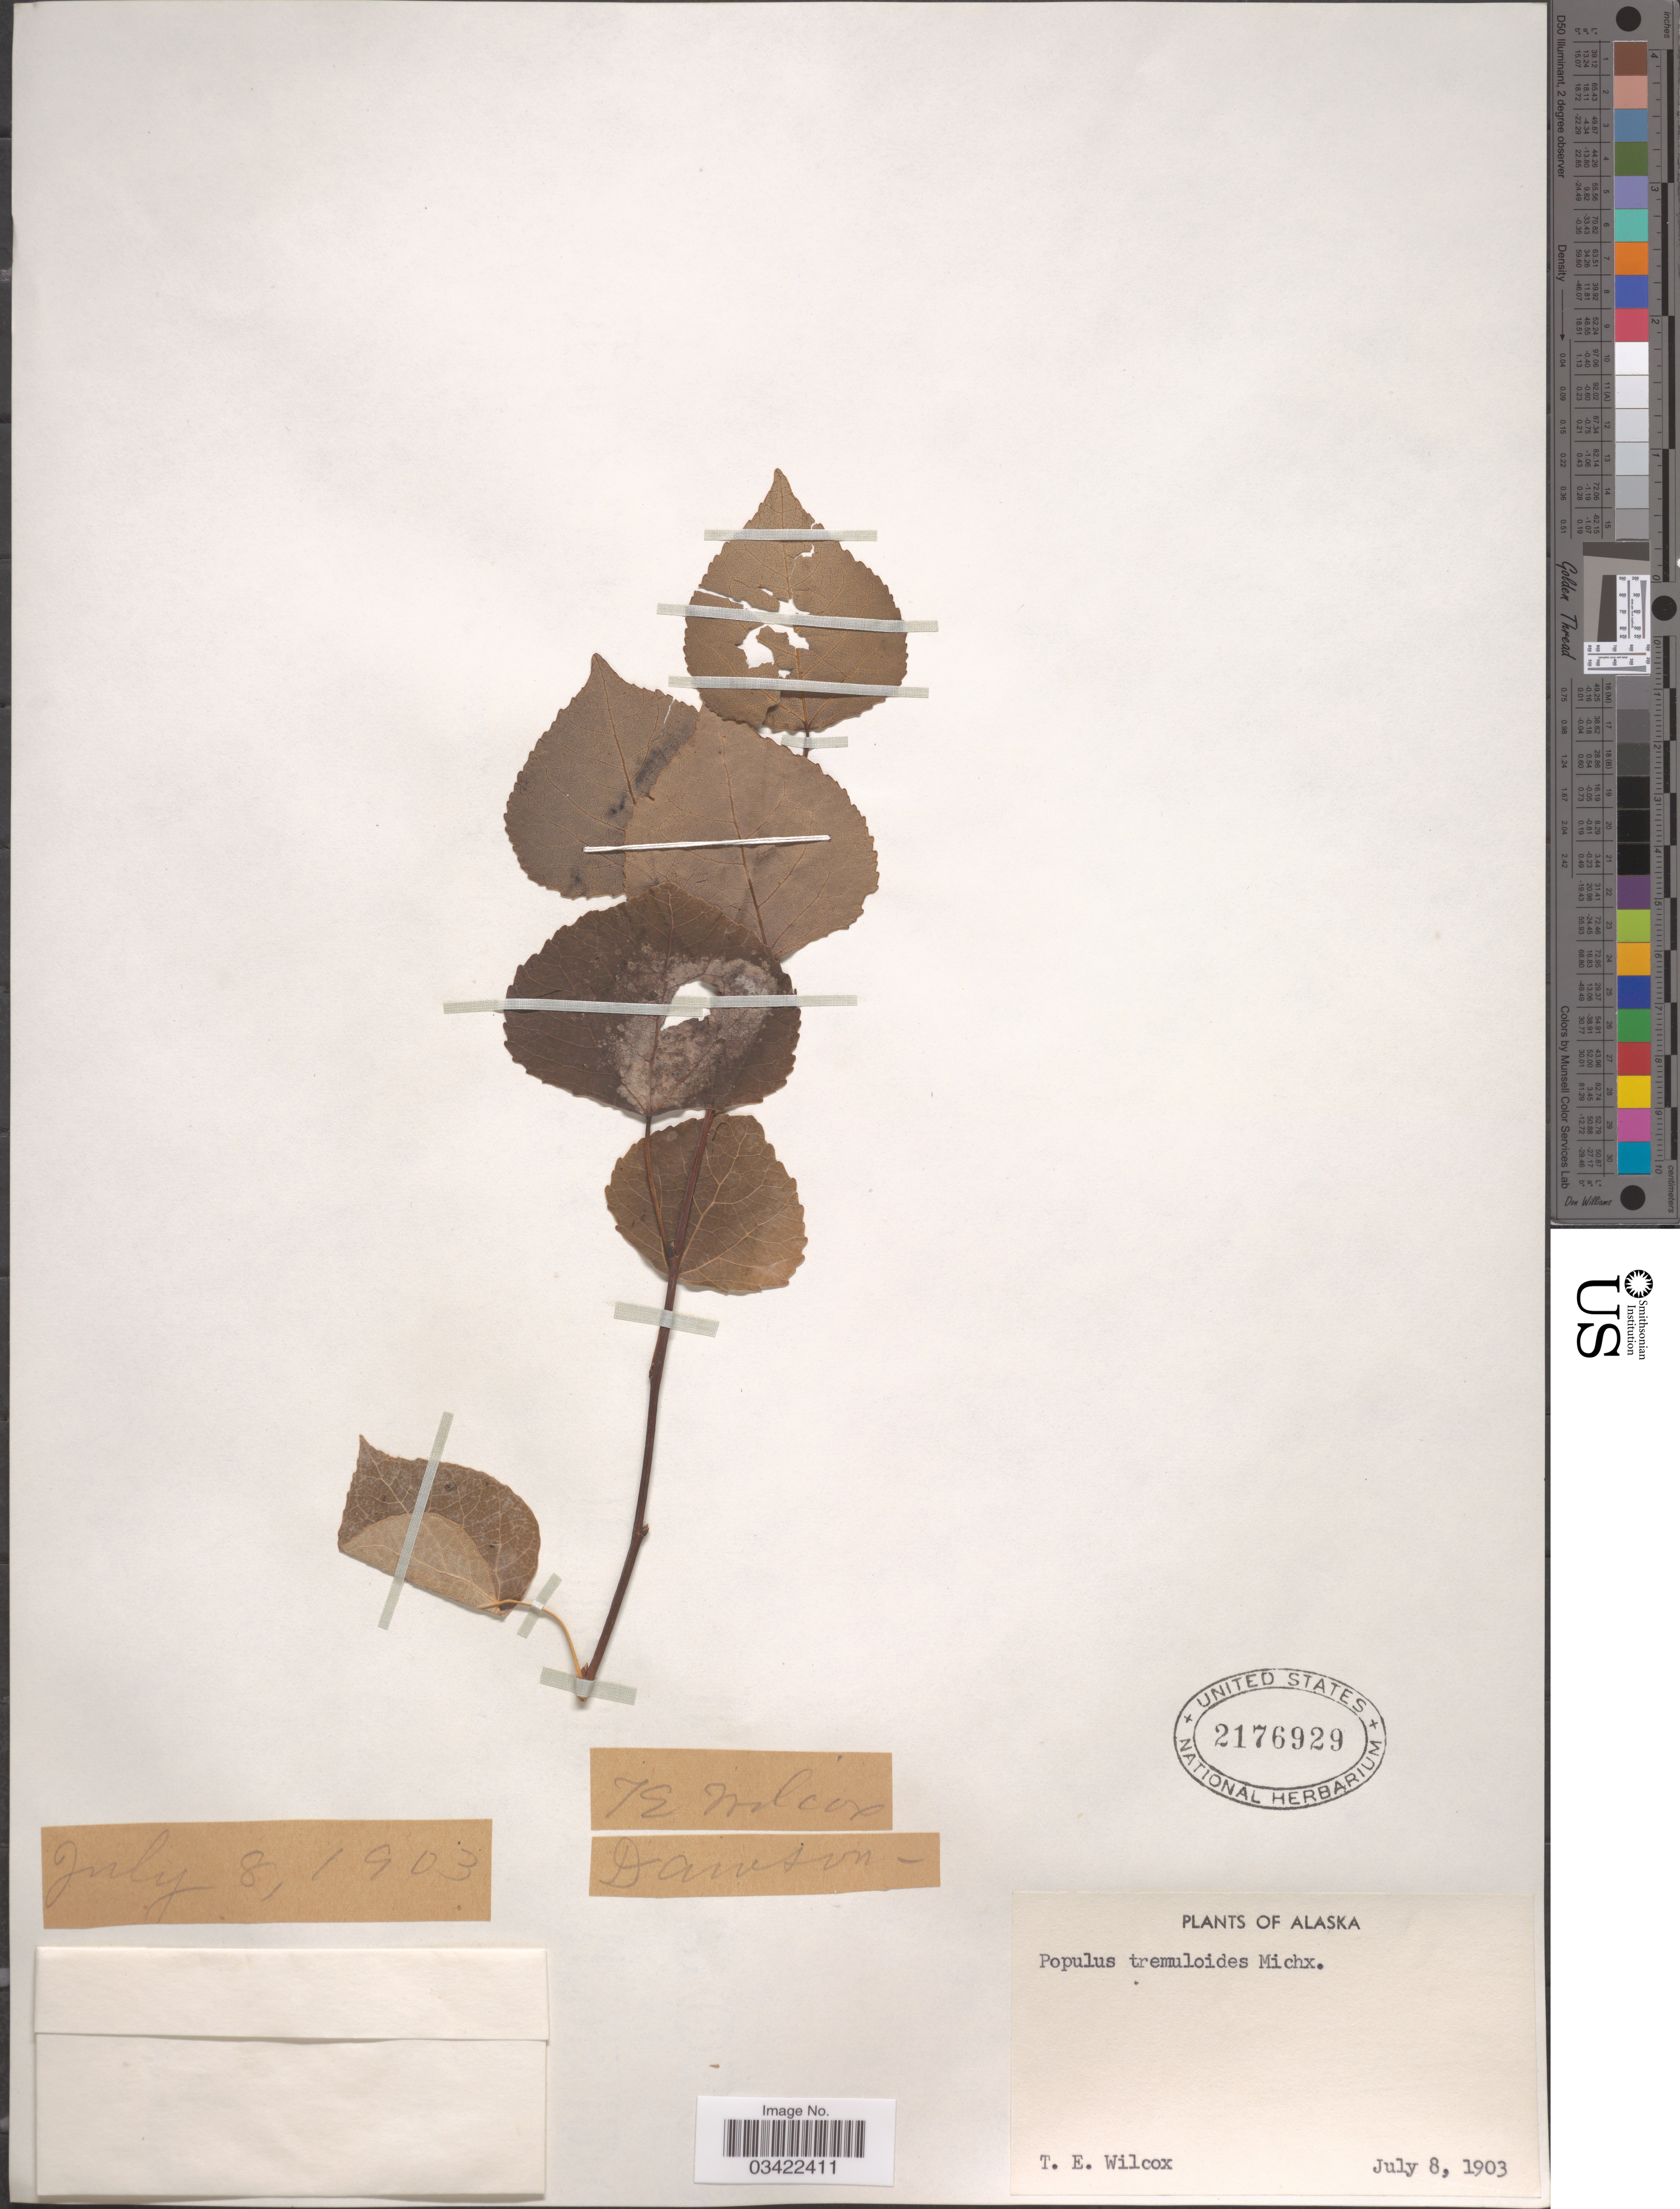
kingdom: Plantae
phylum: Tracheophyta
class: Magnoliopsida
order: Malpighiales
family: Salicaceae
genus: Populus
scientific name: Populus tremuloides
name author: Michx.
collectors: T. E. Wilcox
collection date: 1903-07-08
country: United States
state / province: Alaska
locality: Dawson.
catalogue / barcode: US 2176929